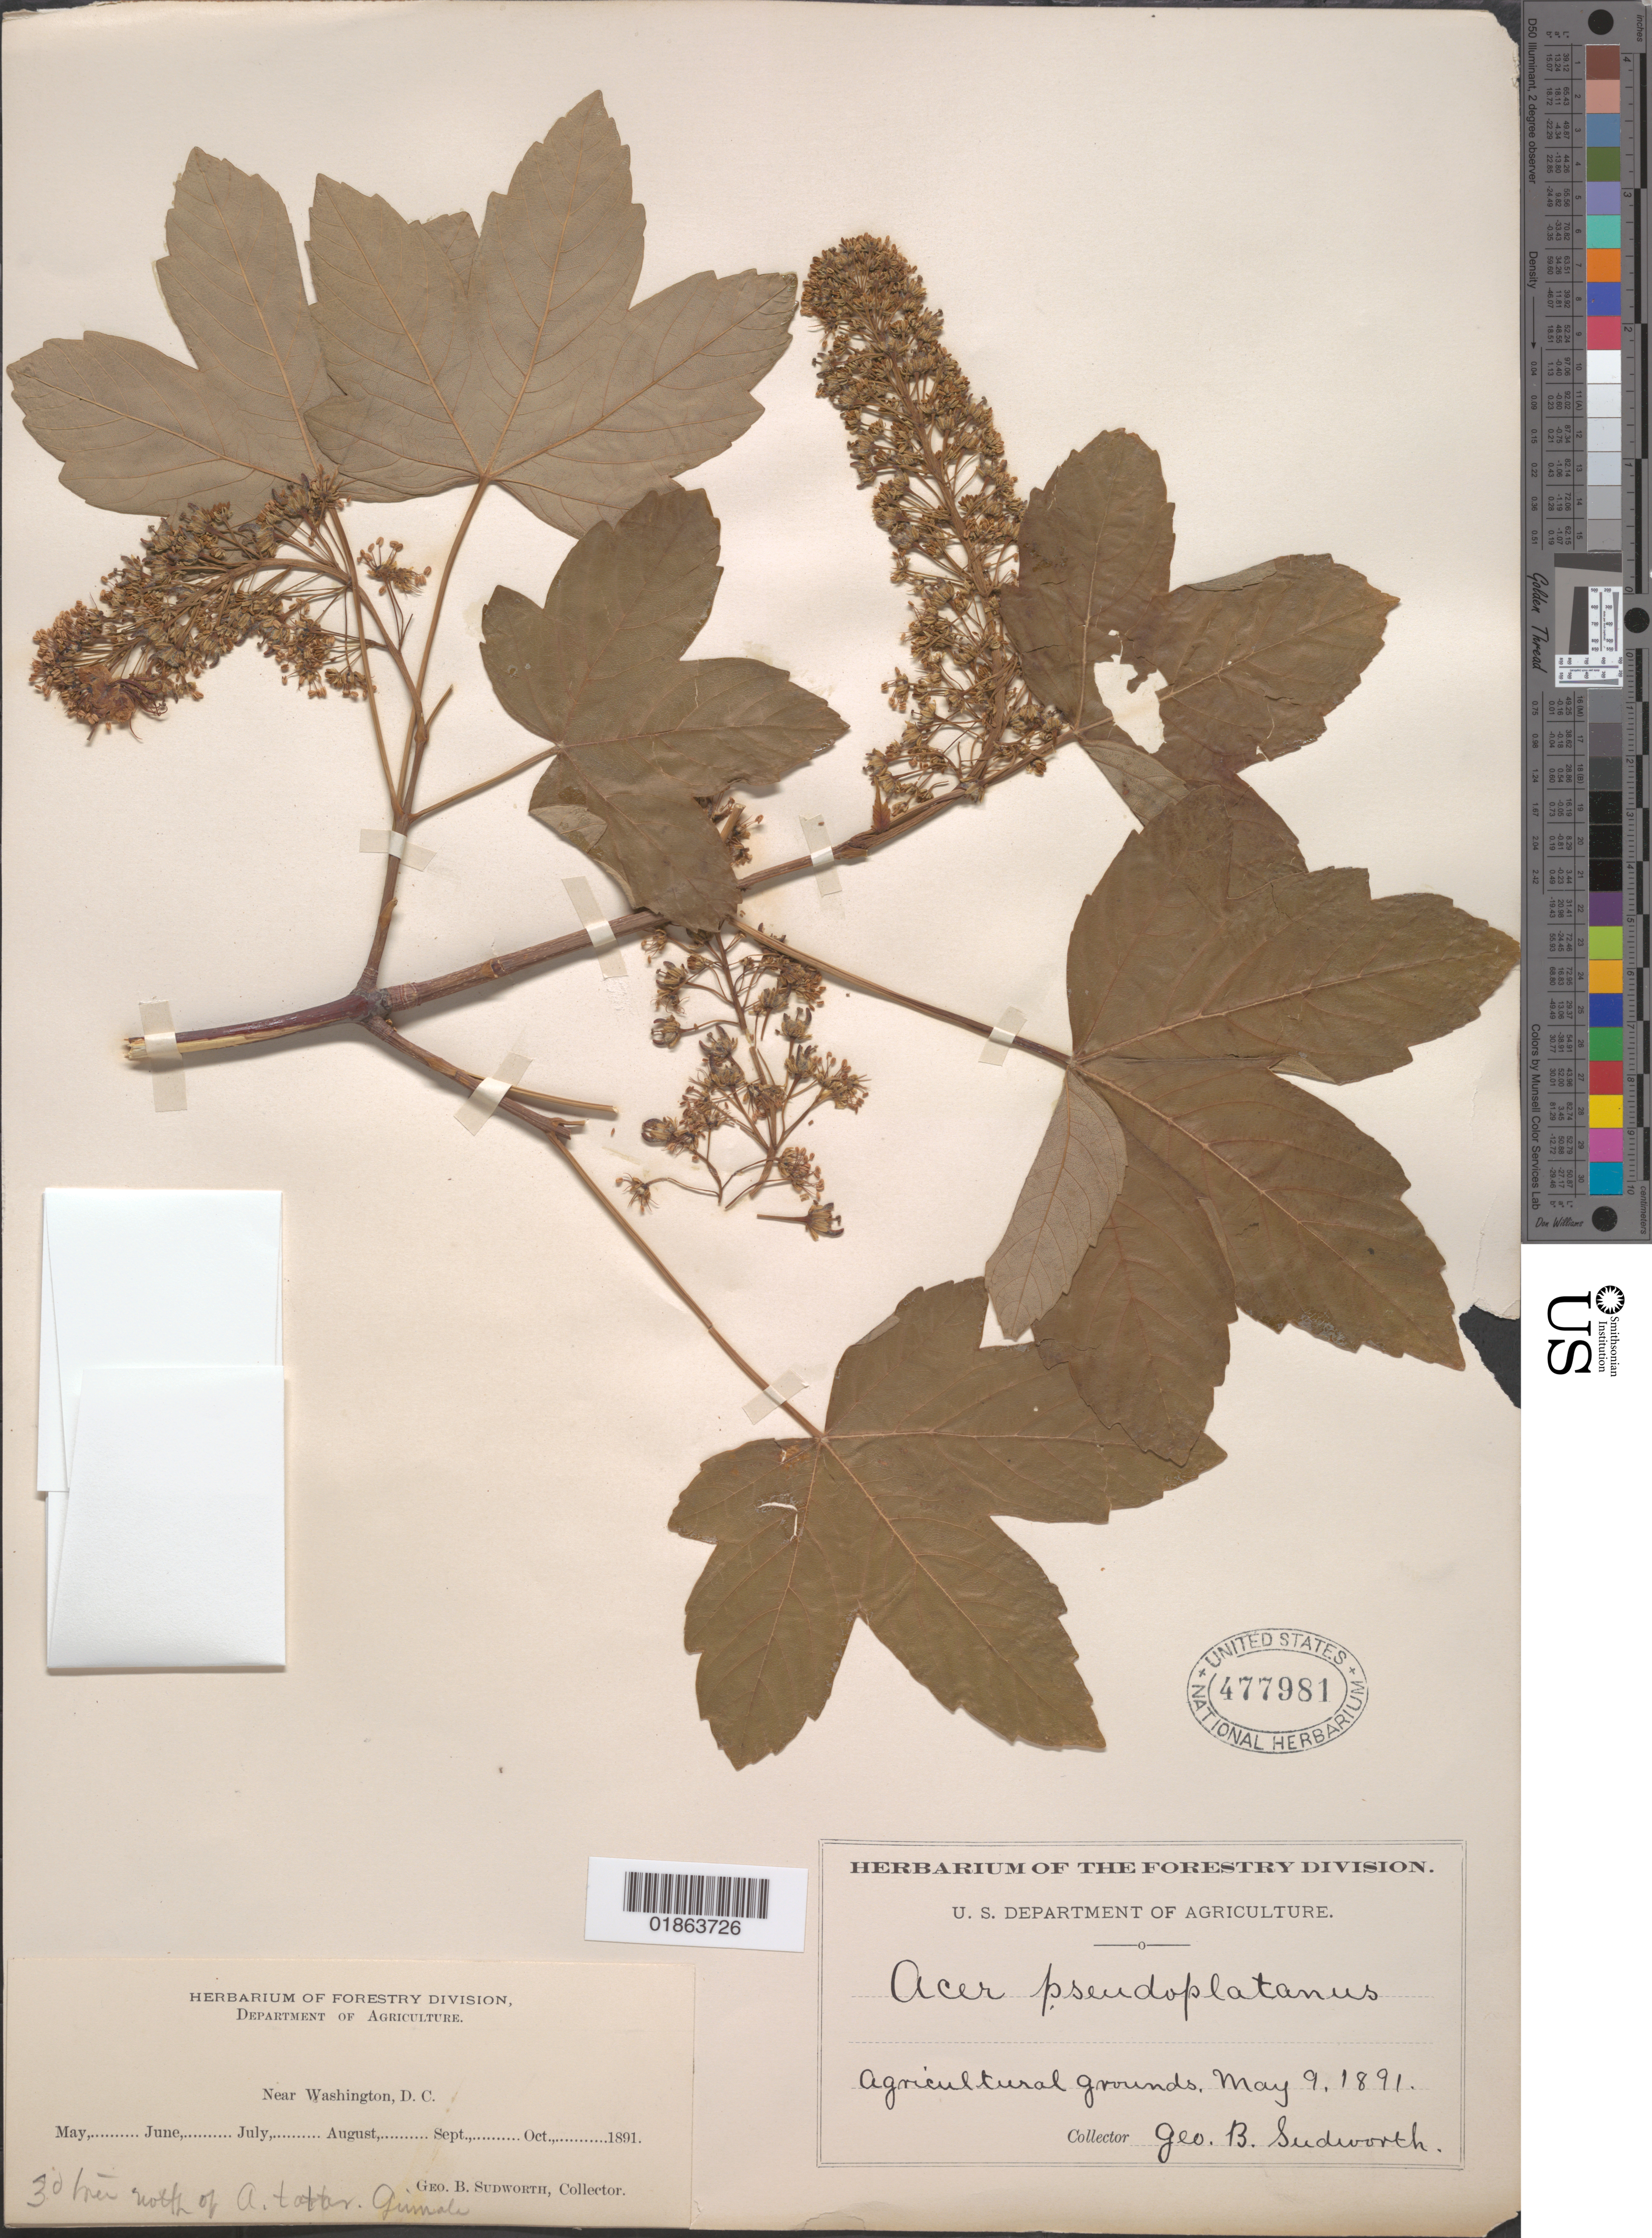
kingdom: Plantae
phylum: Tracheophyta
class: Magnoliopsida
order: Sapindales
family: Sapindaceae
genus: Acer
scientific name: Acer pseudoplatanus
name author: L.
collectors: G. B. Sudworth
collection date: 1891-05-09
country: United States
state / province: District of Columbia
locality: Agricultural grounds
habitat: Cultivated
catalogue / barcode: US 477981